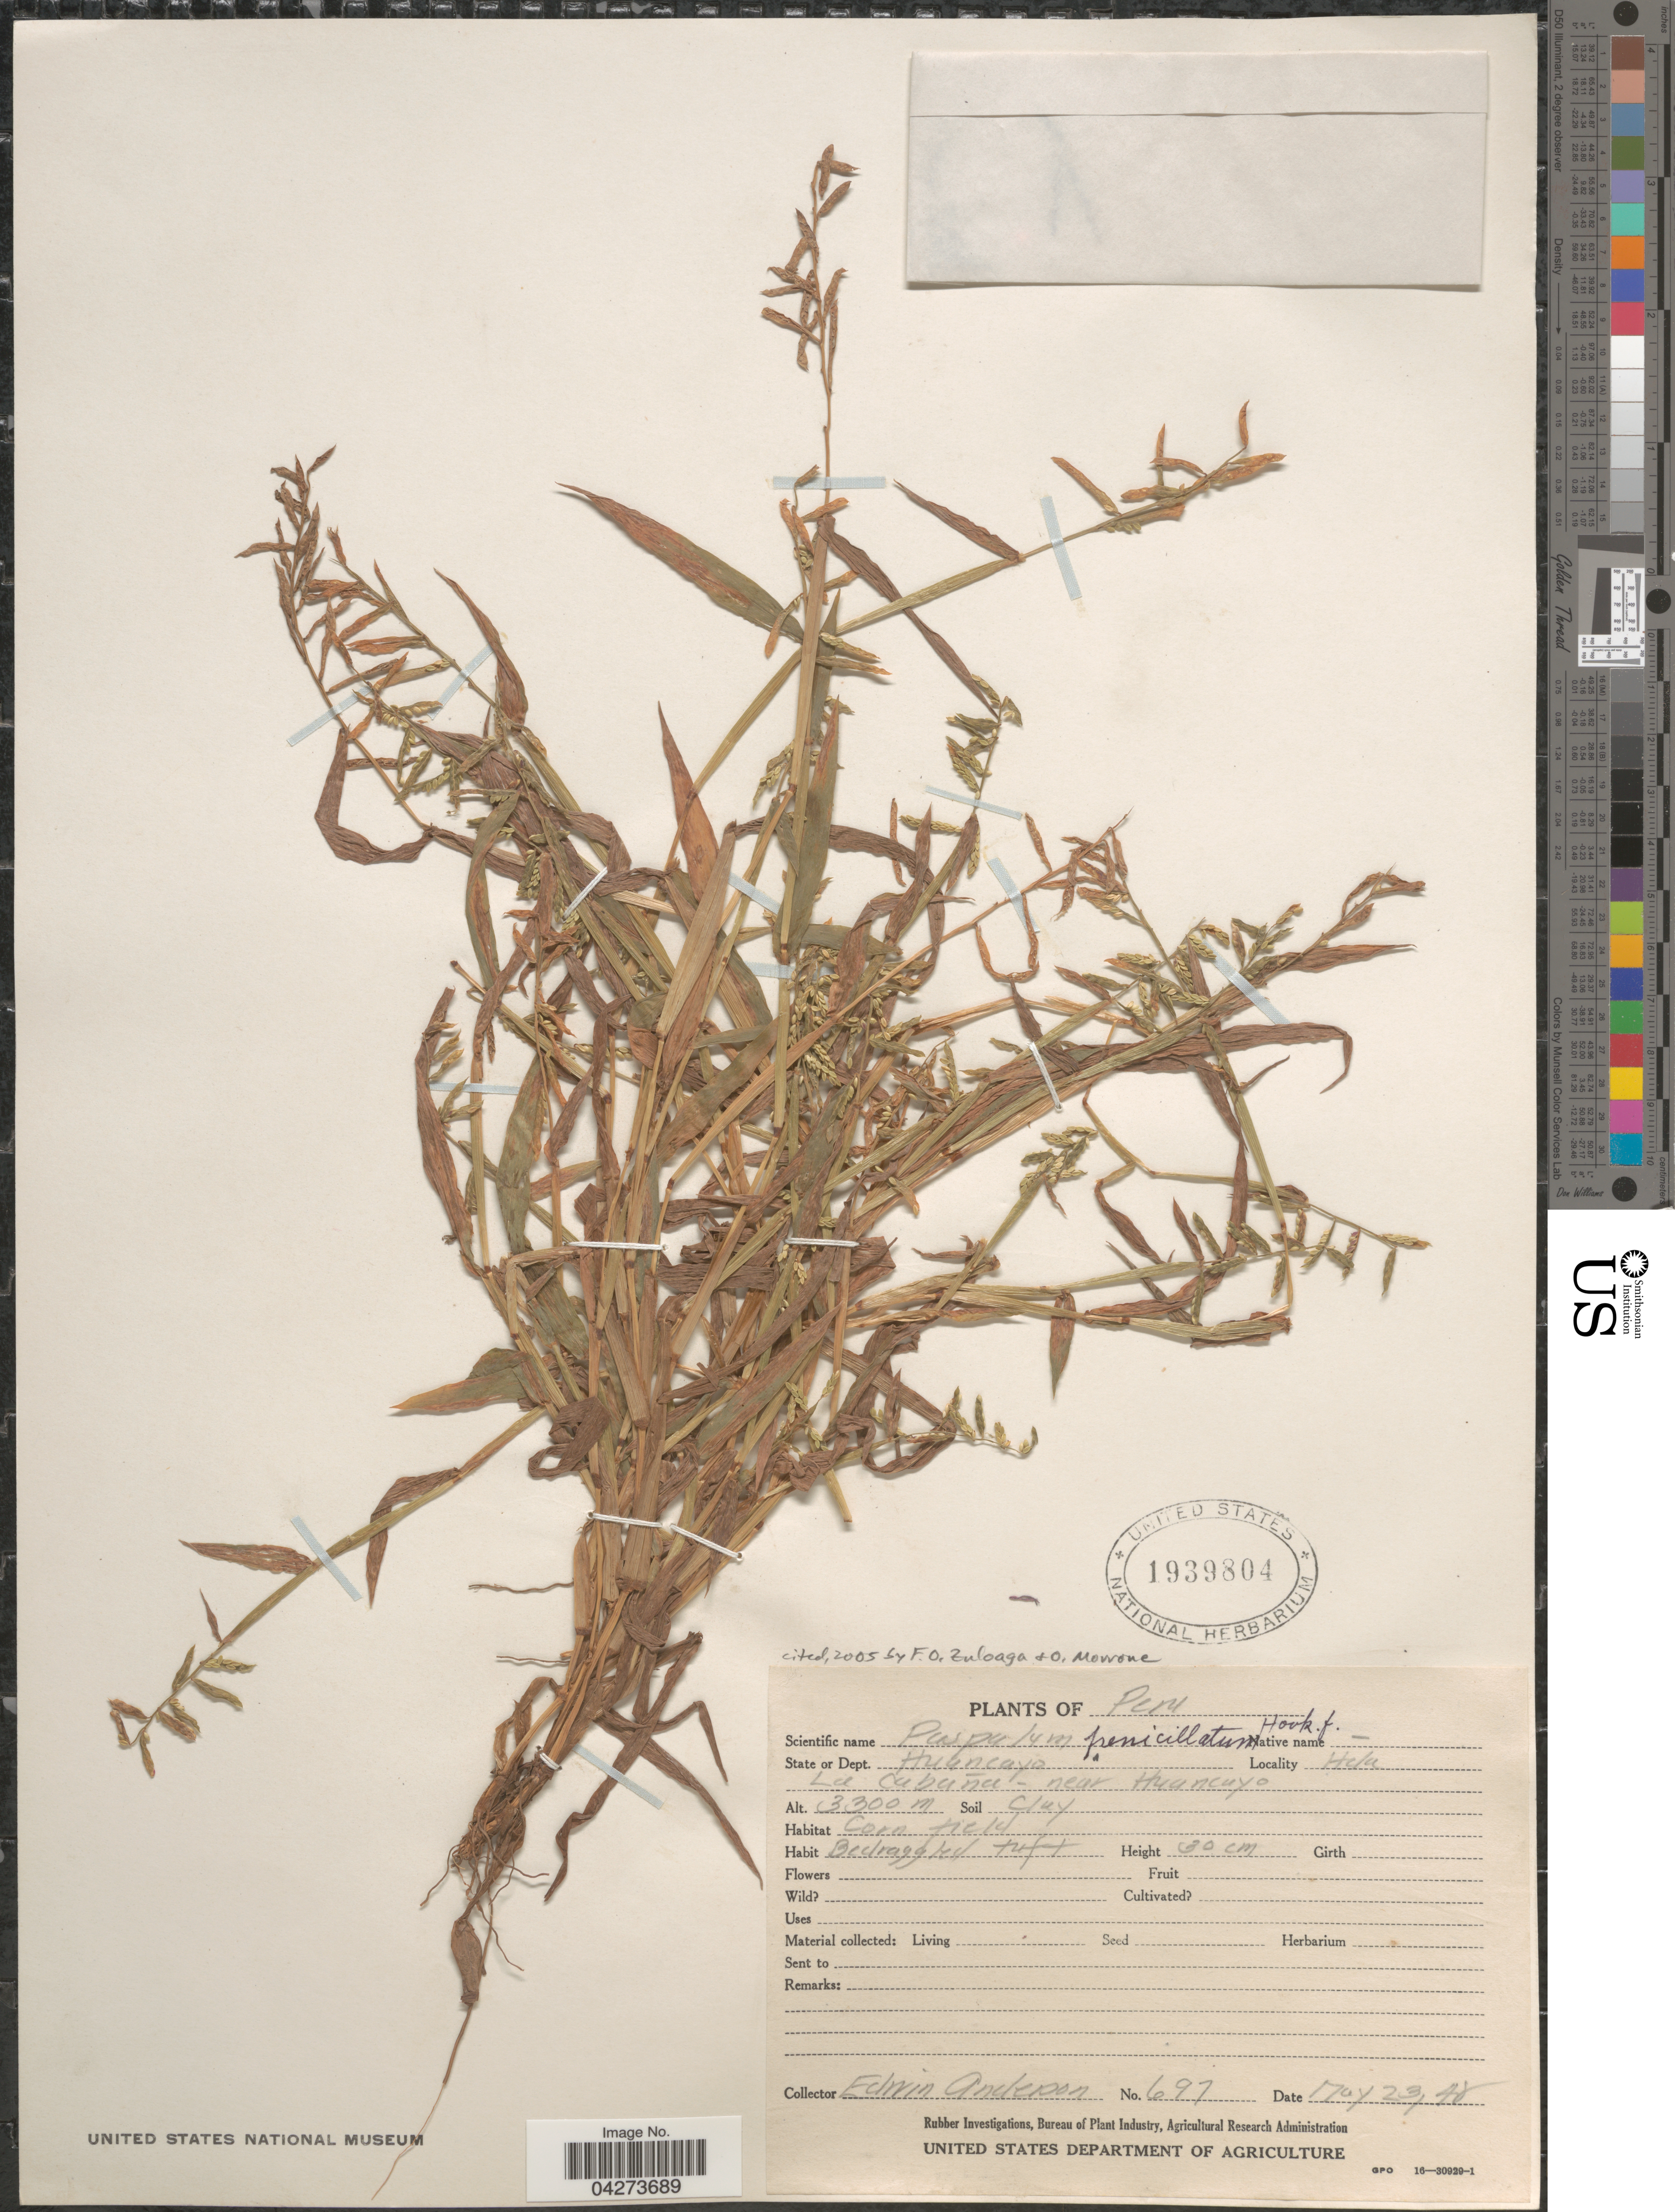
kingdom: Plantae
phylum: Tracheophyta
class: Liliopsida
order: Poales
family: Poaceae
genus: Paspalum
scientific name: Paspalum penicillatum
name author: Hook. f.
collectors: E. Anderson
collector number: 697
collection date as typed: Transcribed d/m/y: 23/5/48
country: Peru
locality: State or Dept. Huancayo. Hela. La Cabaña - near Huancayo.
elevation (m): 3300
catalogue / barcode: US 1939804